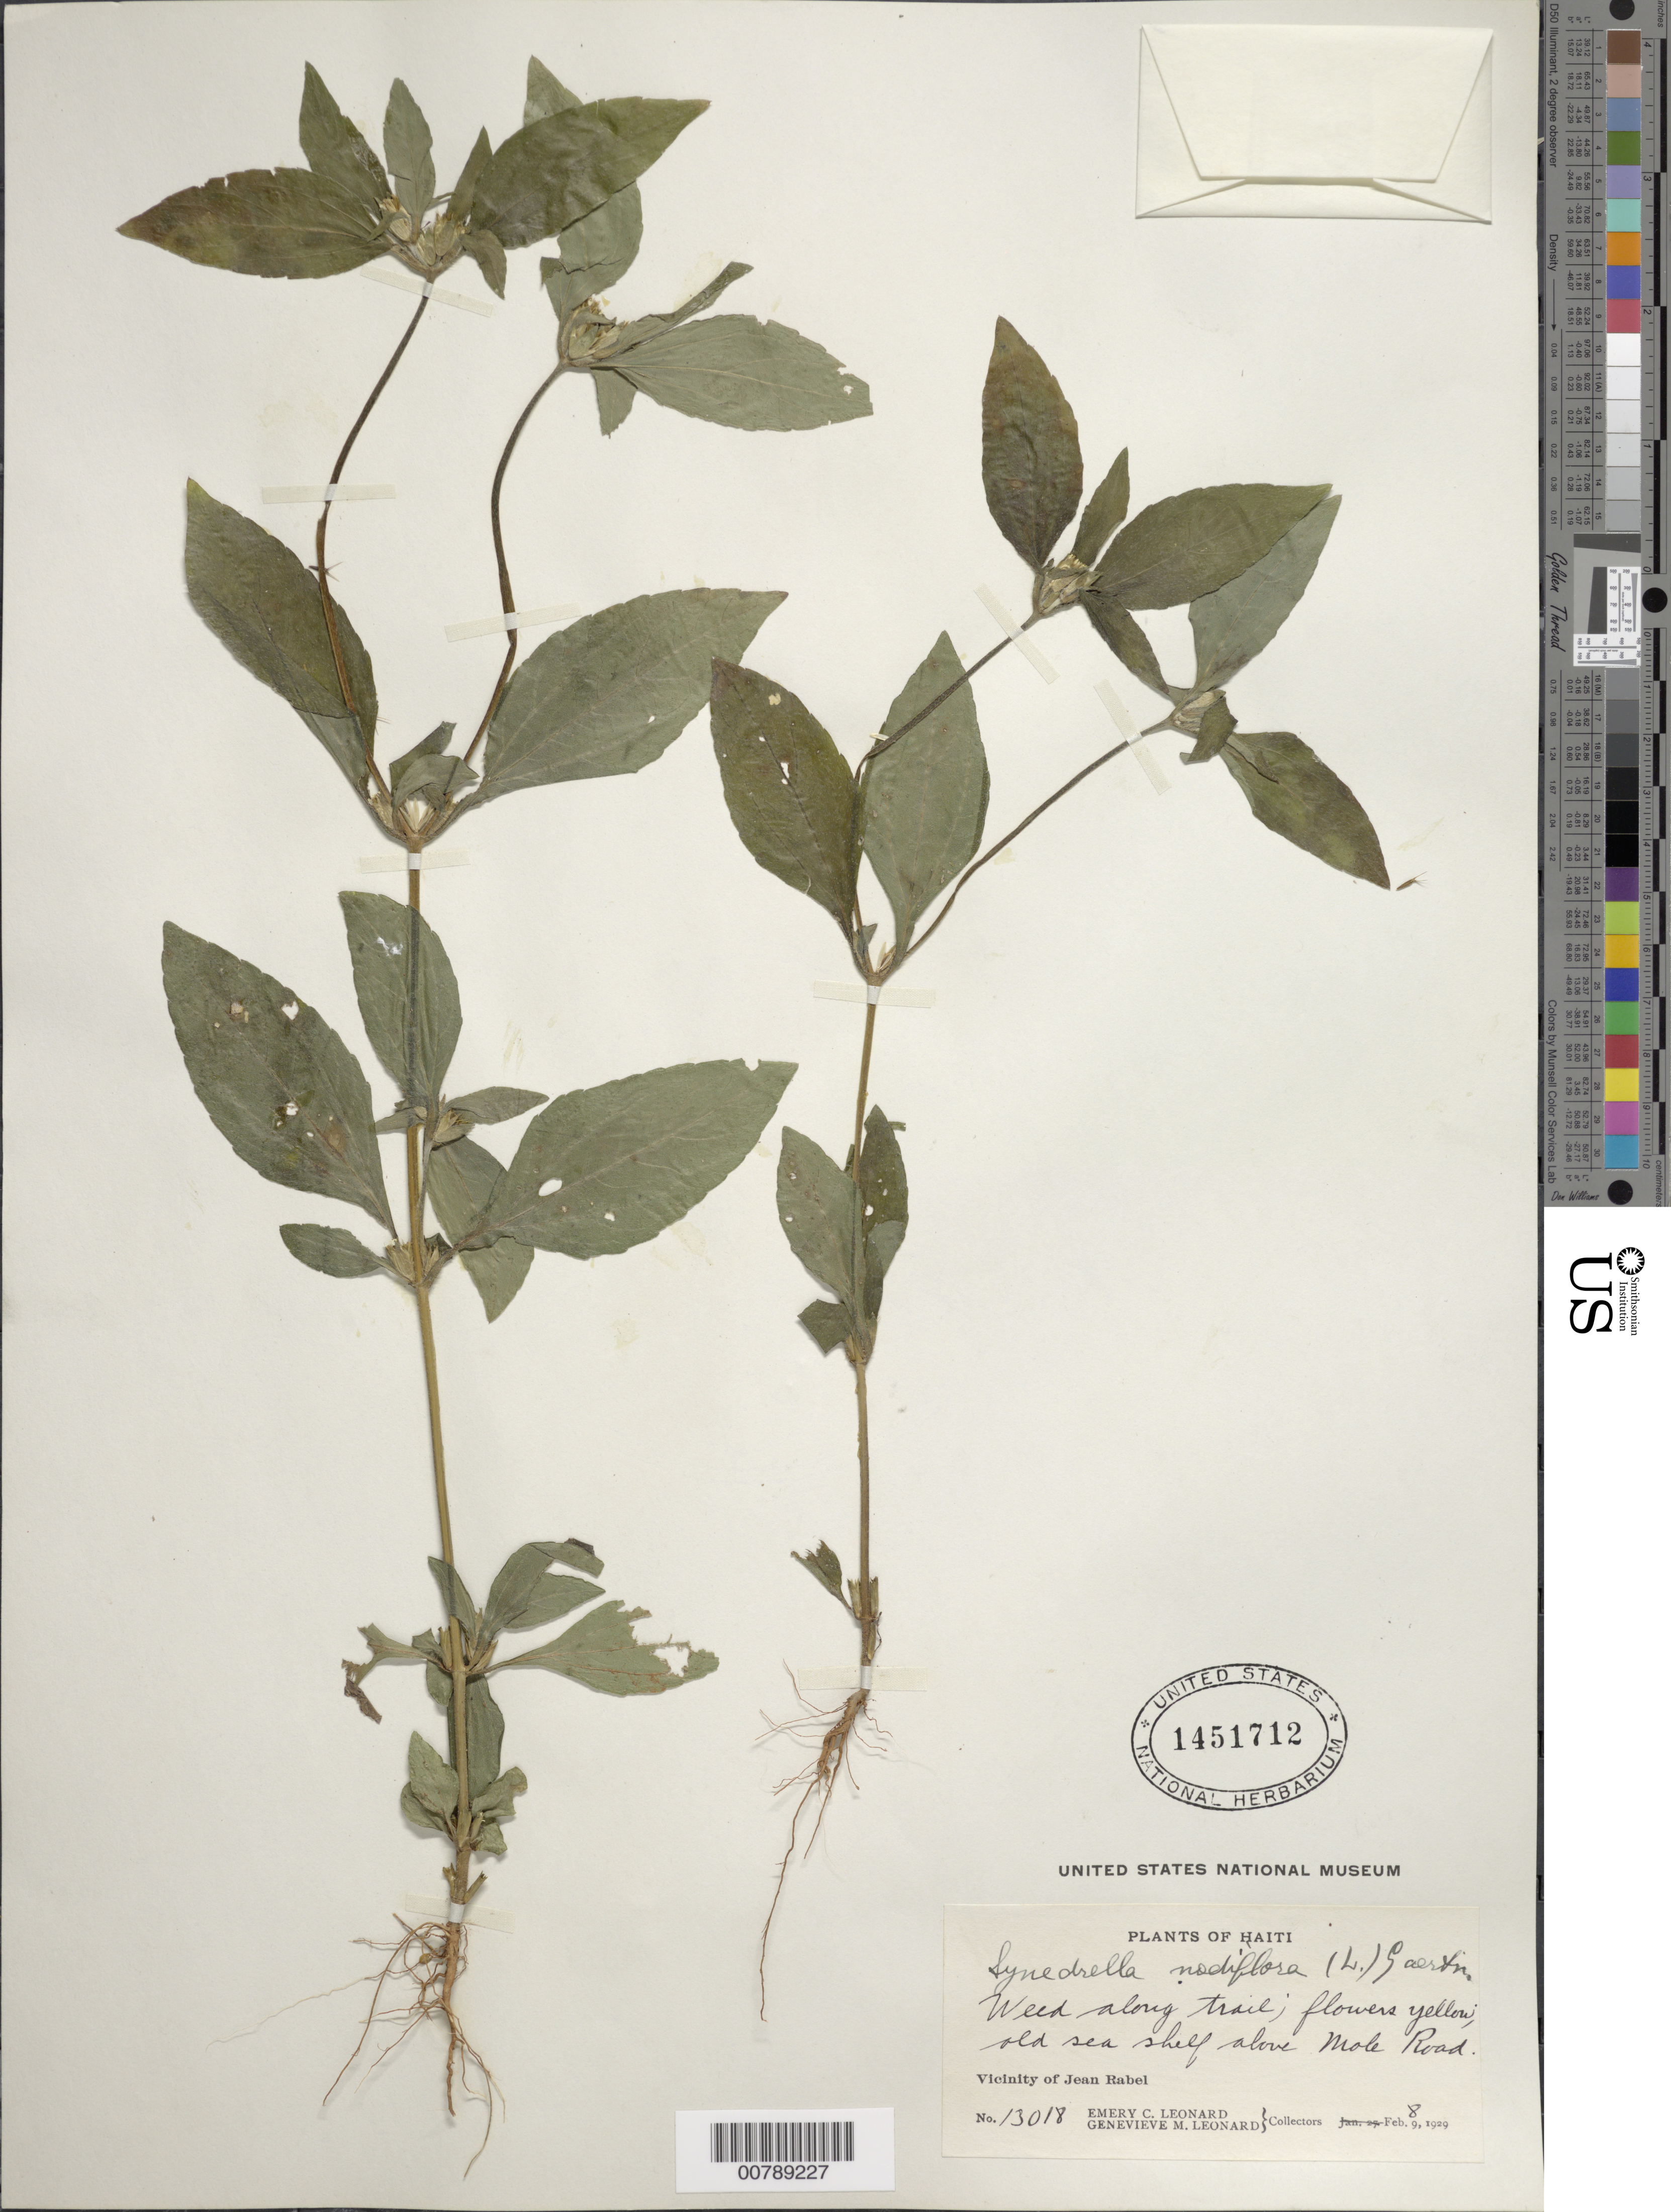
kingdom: Plantae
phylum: Tracheophyta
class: Magnoliopsida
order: Asterales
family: Asteraceae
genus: Synedrella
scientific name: Synedrella nodiflora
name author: (L.) Gaertn.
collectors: E. C. Leonard & G. M. Leonard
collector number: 13018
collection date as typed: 08 Feb 1929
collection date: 1929-02-08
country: Haiti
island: Hispaniola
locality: Vicinity of Jean Rabel' along trail, old sea shelf above Mole Road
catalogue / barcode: US 1451712